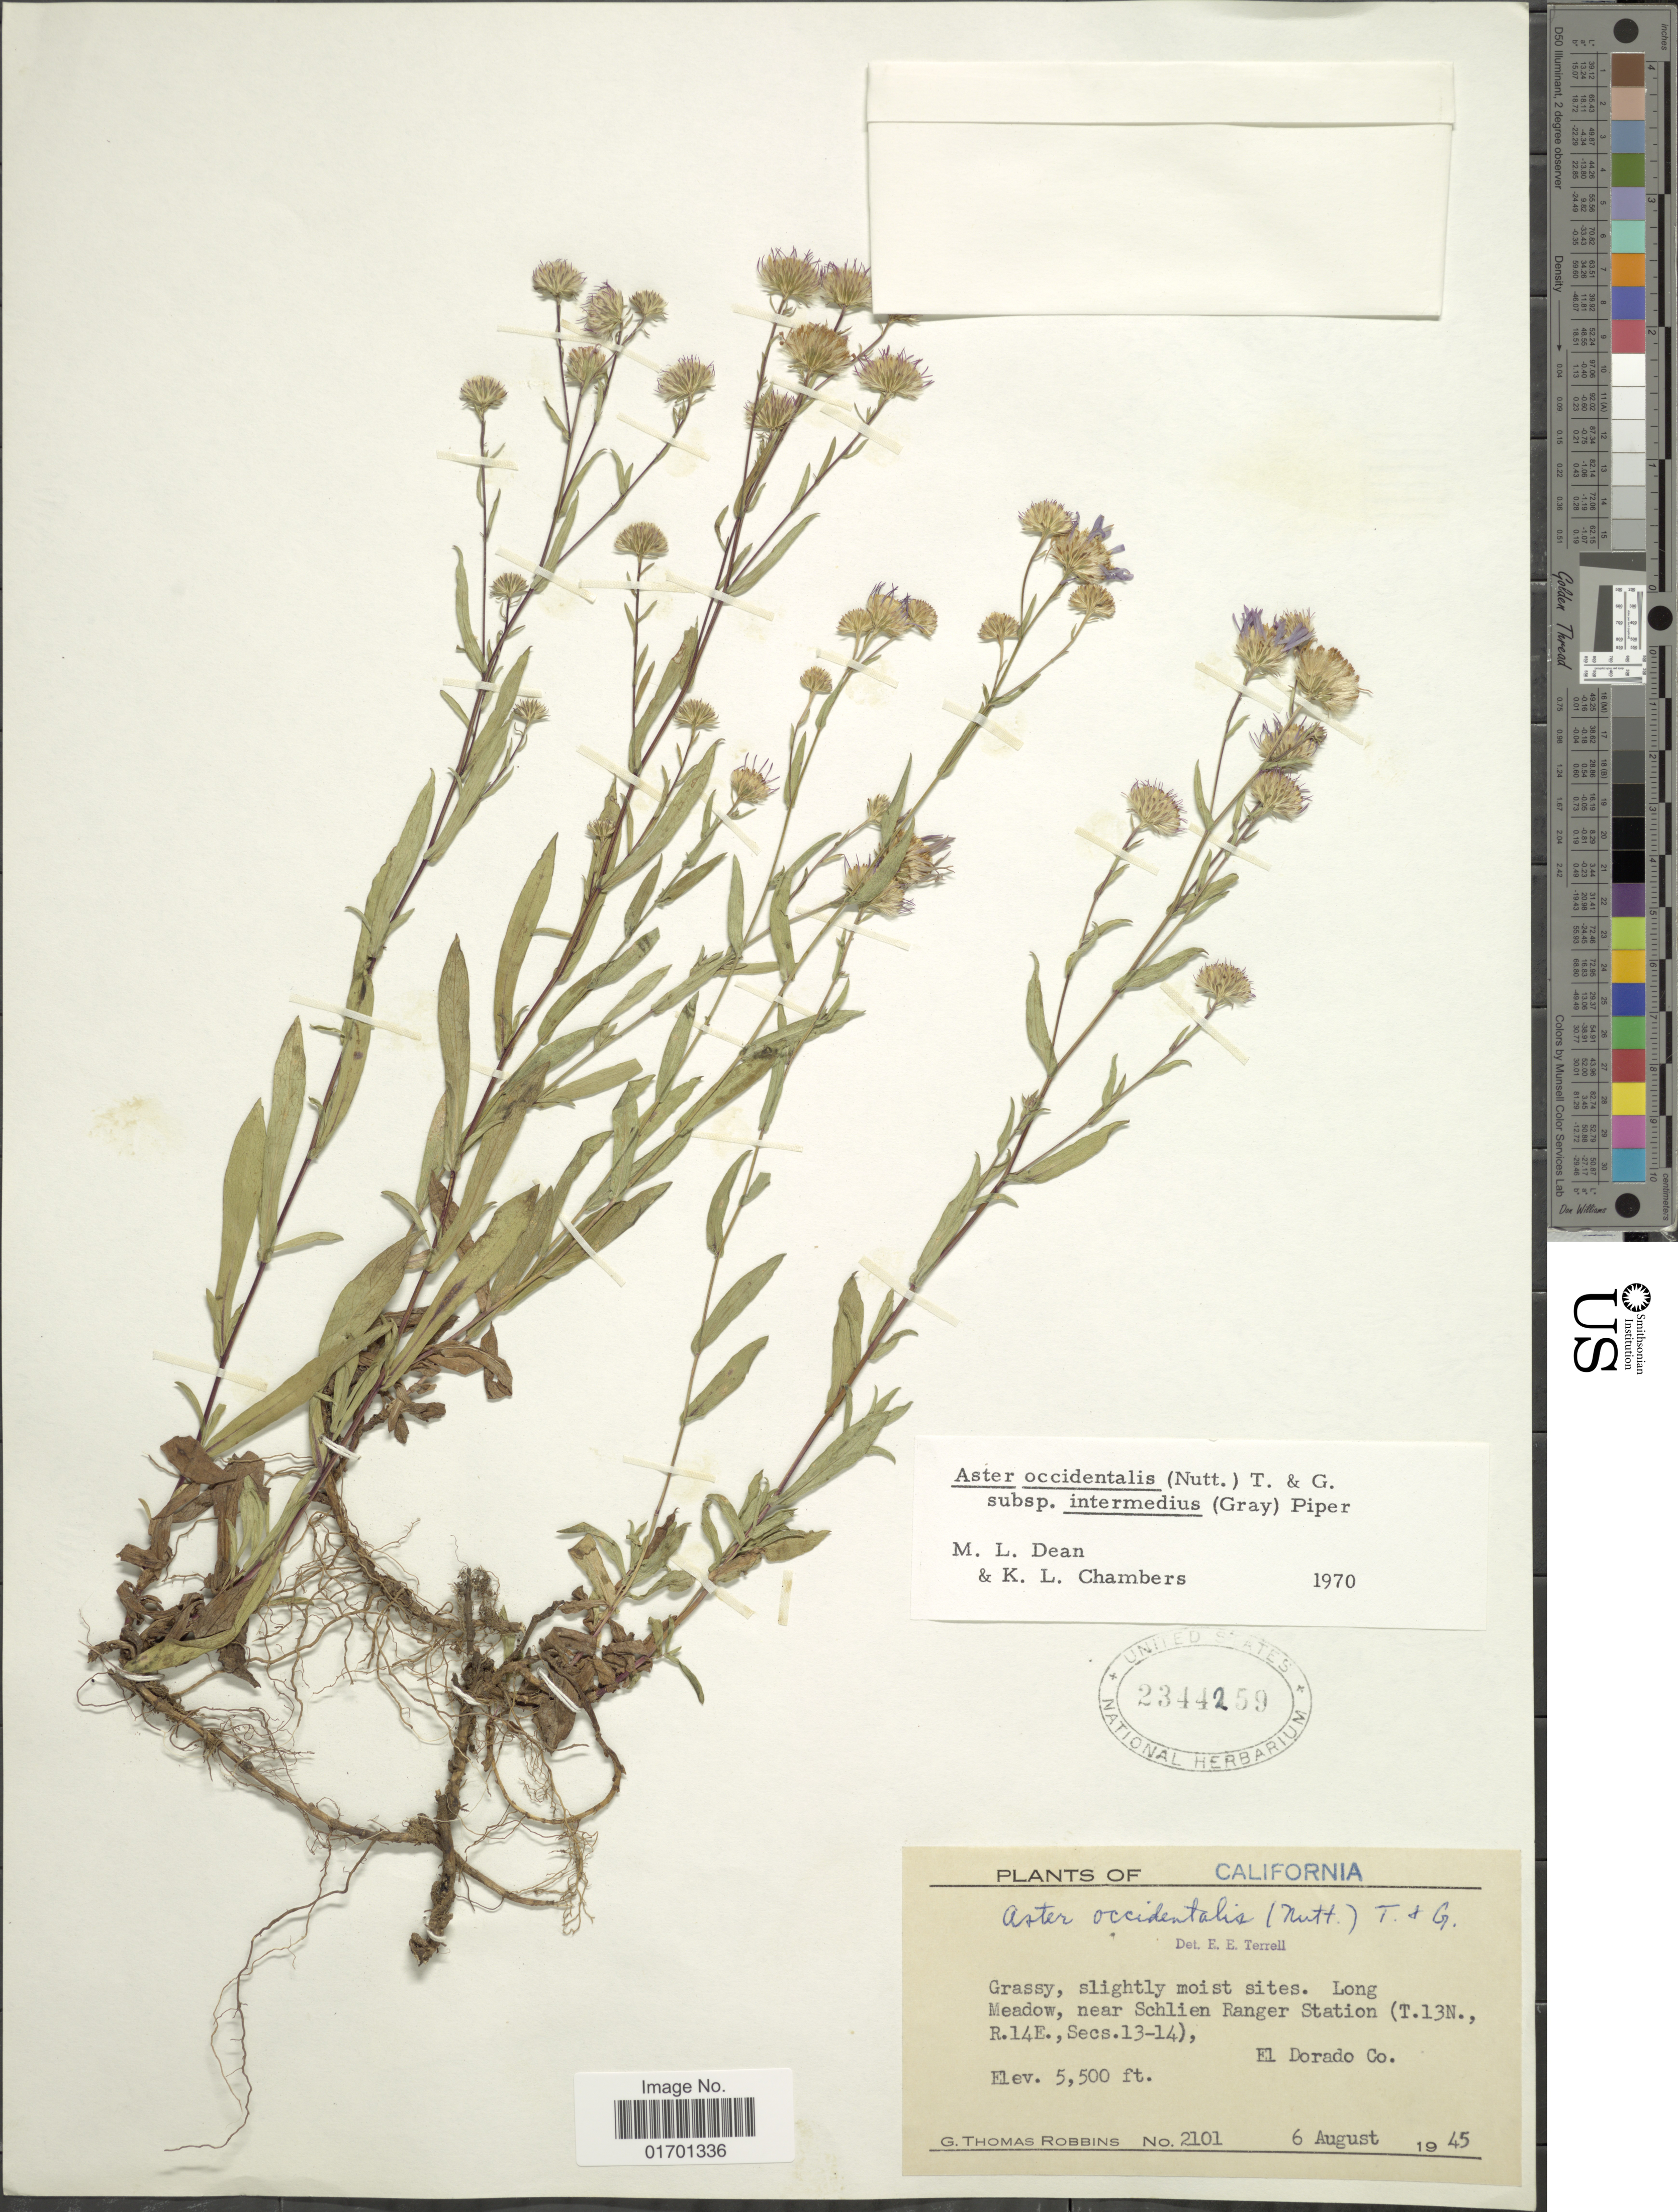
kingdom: Plantae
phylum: Tracheophyta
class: Magnoliopsida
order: Asterales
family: Asteraceae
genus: Symphyotrichum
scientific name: Symphyotrichum spathulatum var. intermedium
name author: (A. Gray) G.L. Nesom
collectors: G. T. Robbins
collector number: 2101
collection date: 1945-08-06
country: United States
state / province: California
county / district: El Dorado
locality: Long Meadow, near Schlien Ranger Station (T.13N., R.14E., Secs. 13-14), El Dorado Co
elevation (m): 1676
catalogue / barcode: US 2344259